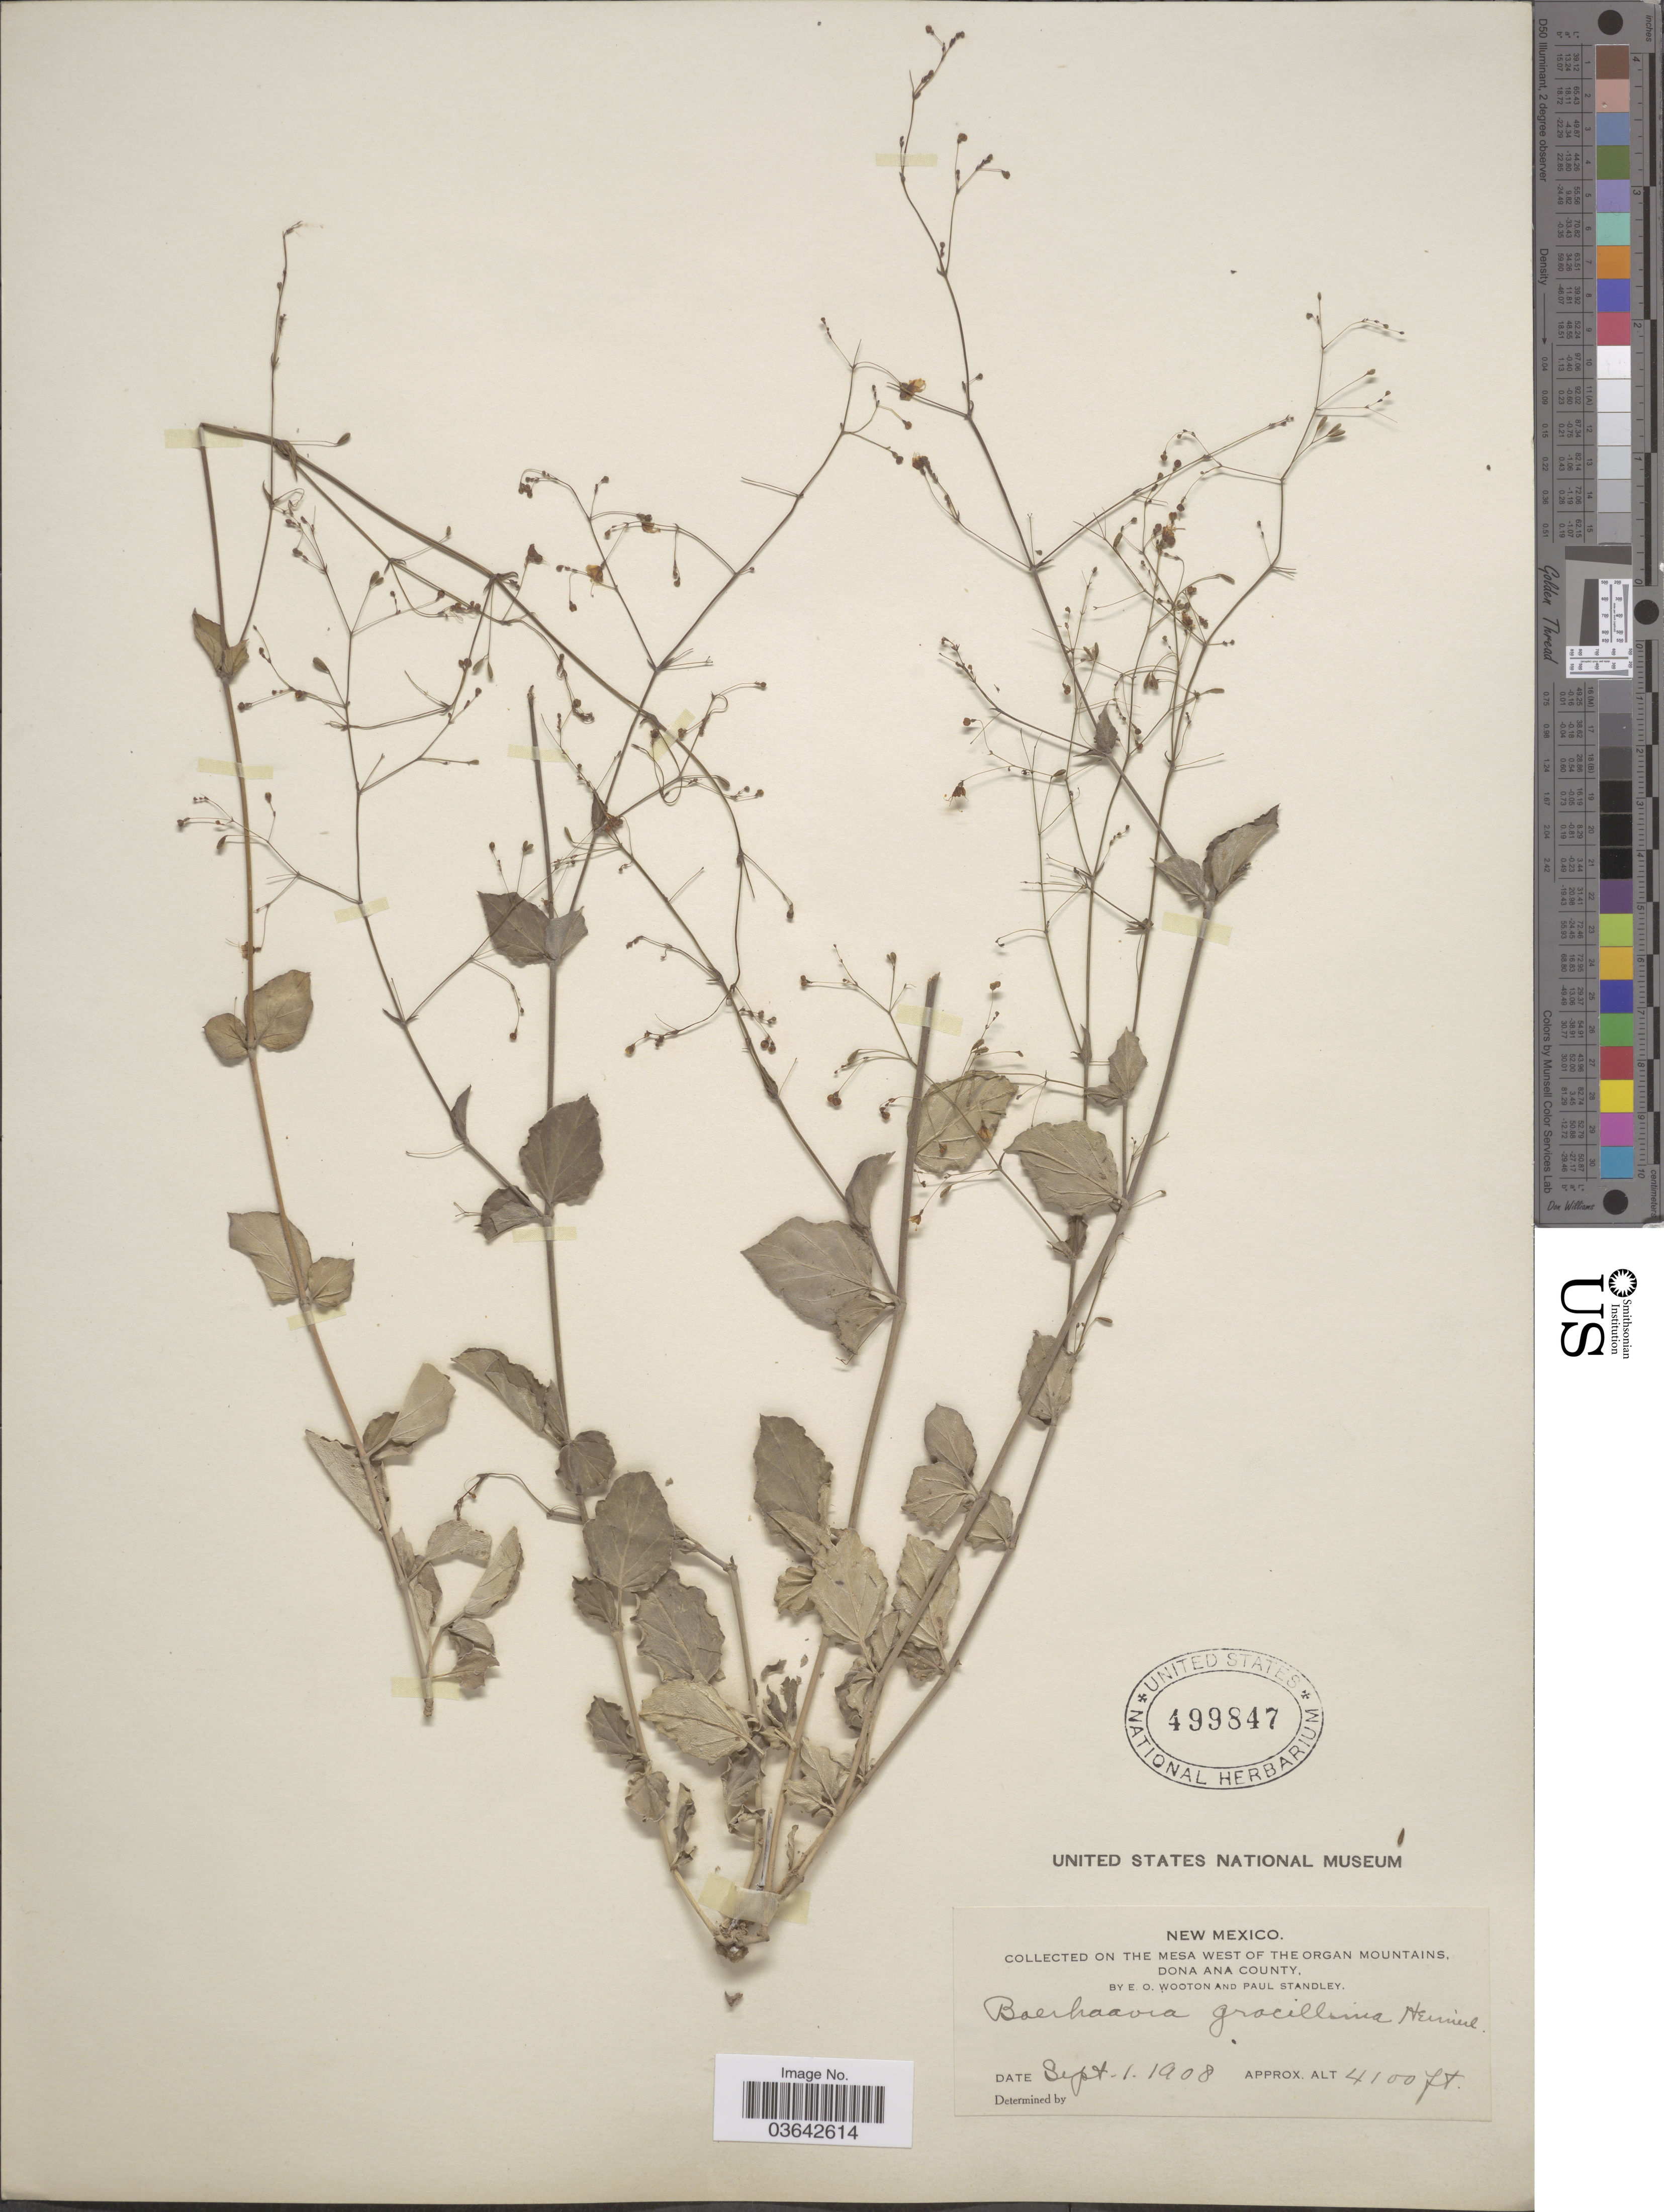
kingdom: Plantae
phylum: Tracheophyta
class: Magnoliopsida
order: Caryophyllales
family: Nyctaginaceae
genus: Boerhavia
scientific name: Boerhavia gracillima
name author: Heimerl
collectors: E. O. Wooton & P. C. Standley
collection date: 1908-09-01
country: United States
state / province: New Mexico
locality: The Mesa West of the Organ Mountains. Dona Ana County.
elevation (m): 1250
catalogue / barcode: US 499847